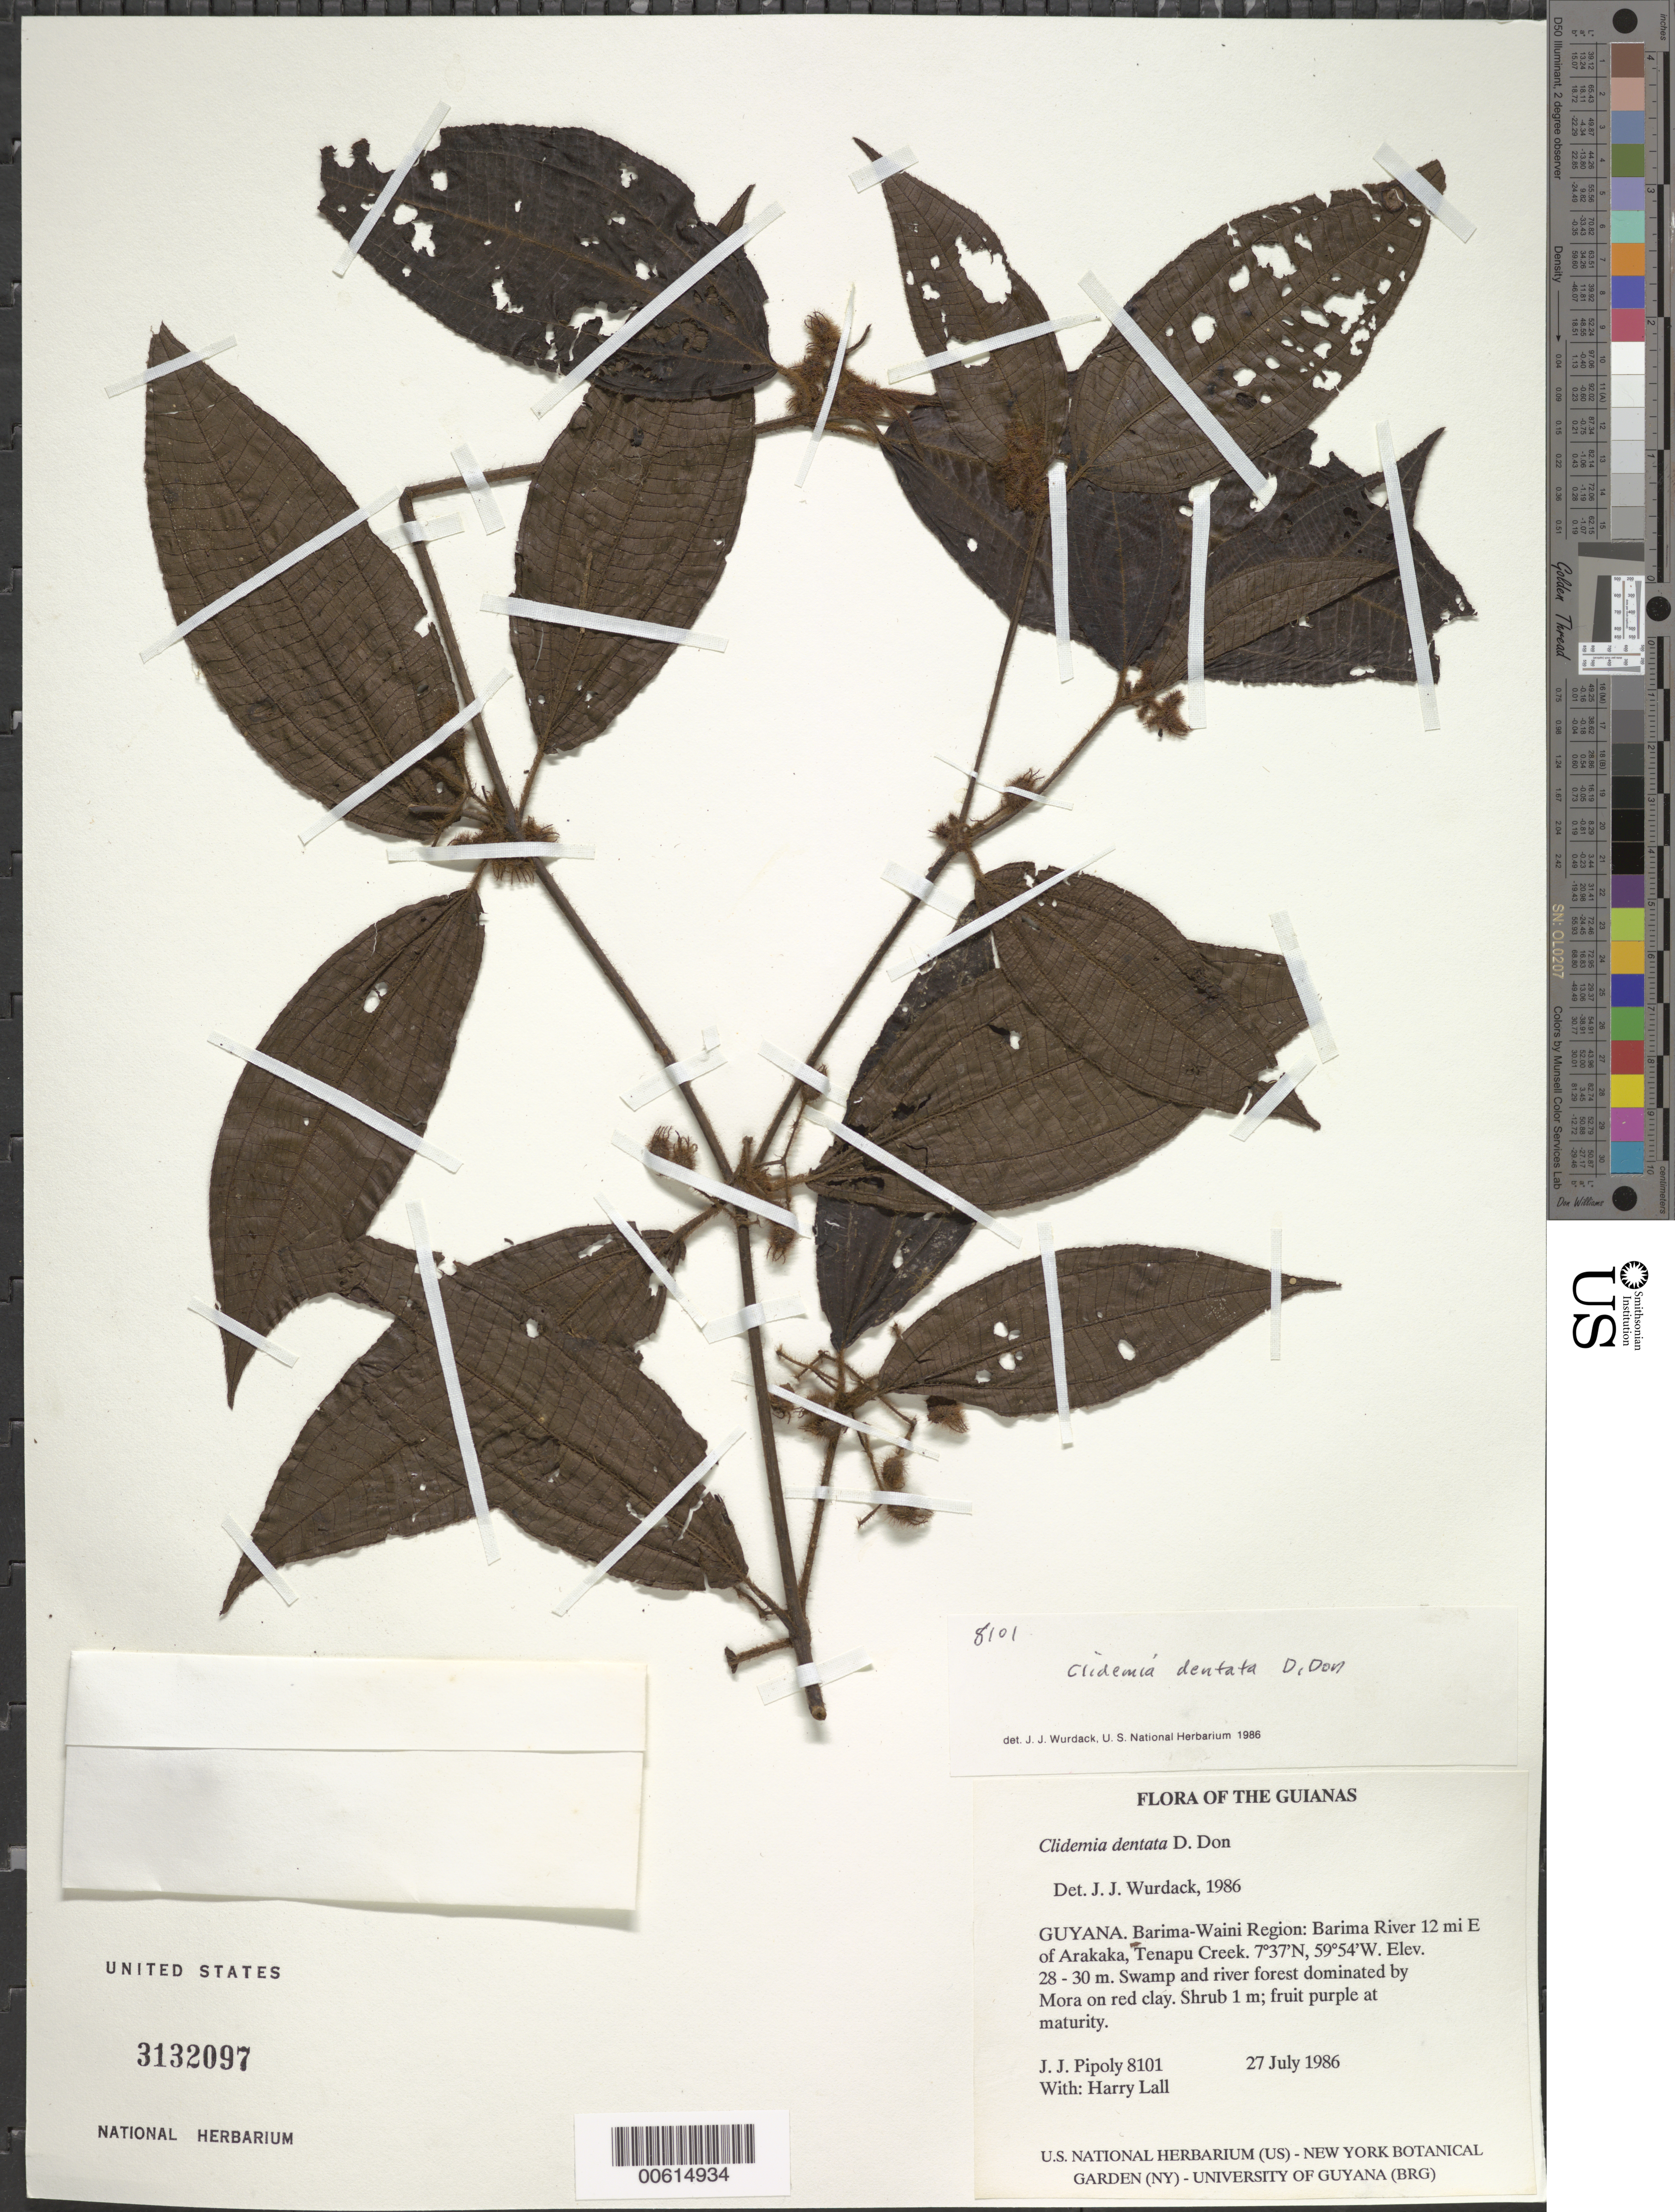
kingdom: Plantae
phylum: Tracheophyta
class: Magnoliopsida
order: Myrtales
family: Melastomataceae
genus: Clidemia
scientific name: Clidemia dentata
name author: D. Don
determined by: Wurdack, John J., (US), US (UNITED STATES)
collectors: J. J. Pipoly & H. Lall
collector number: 8101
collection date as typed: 27 July 1986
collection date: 1986-07-27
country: Guyana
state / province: Barima-Waini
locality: Barima River 12 mi E of Arakaka, Tenapu Creek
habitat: Swamp and river forest dominated by Mora on red clay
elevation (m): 28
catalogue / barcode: US 3132097